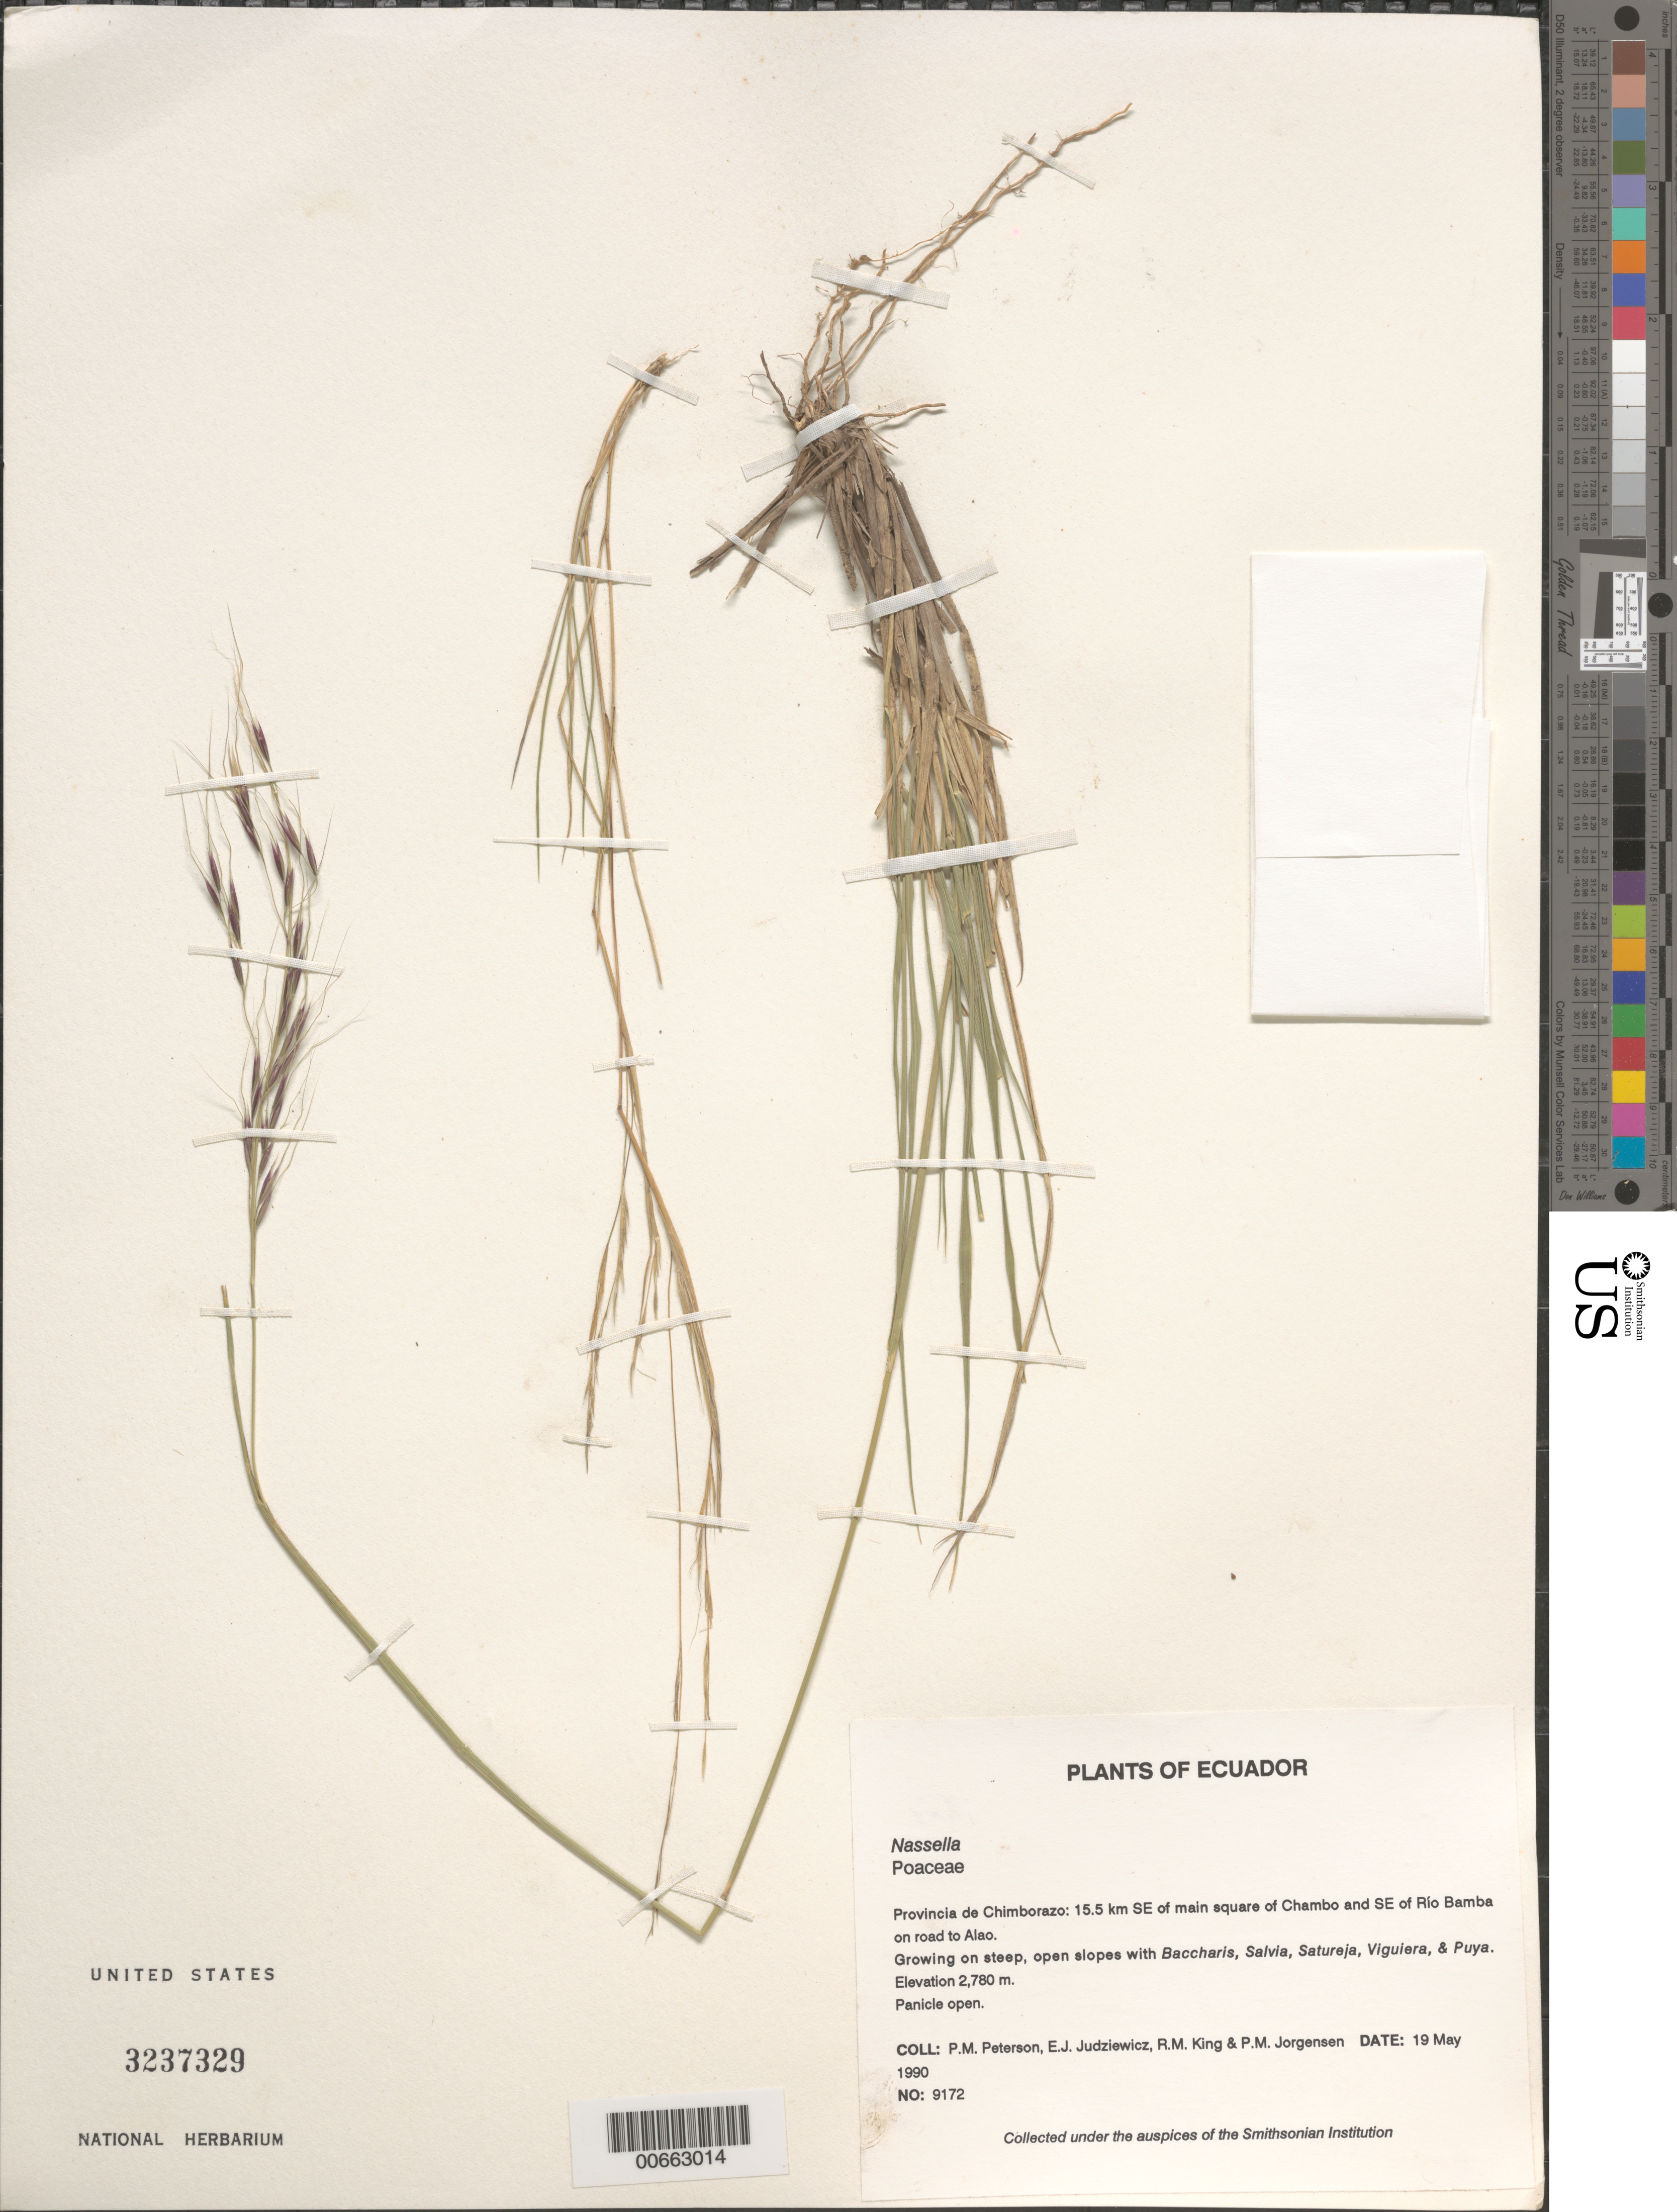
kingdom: Plantae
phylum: Tracheophyta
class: Liliopsida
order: Poales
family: Poaceae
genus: Nassella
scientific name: Nassella sp.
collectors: P. M. Peterson, E. J. Judziewicz, R. M. King & P. M. Jørgensen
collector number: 09172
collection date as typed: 19 May 1990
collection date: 1990-05-19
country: Ecuador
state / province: Chimborazo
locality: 15.5 km SE of main square of Chambo and SE of Río Bamba on road to Alao.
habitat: Growing on steep, open slopes with Baccharis, Salvia, Satureja, Viguiera, & Puya.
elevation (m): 2780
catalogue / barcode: US 3237329